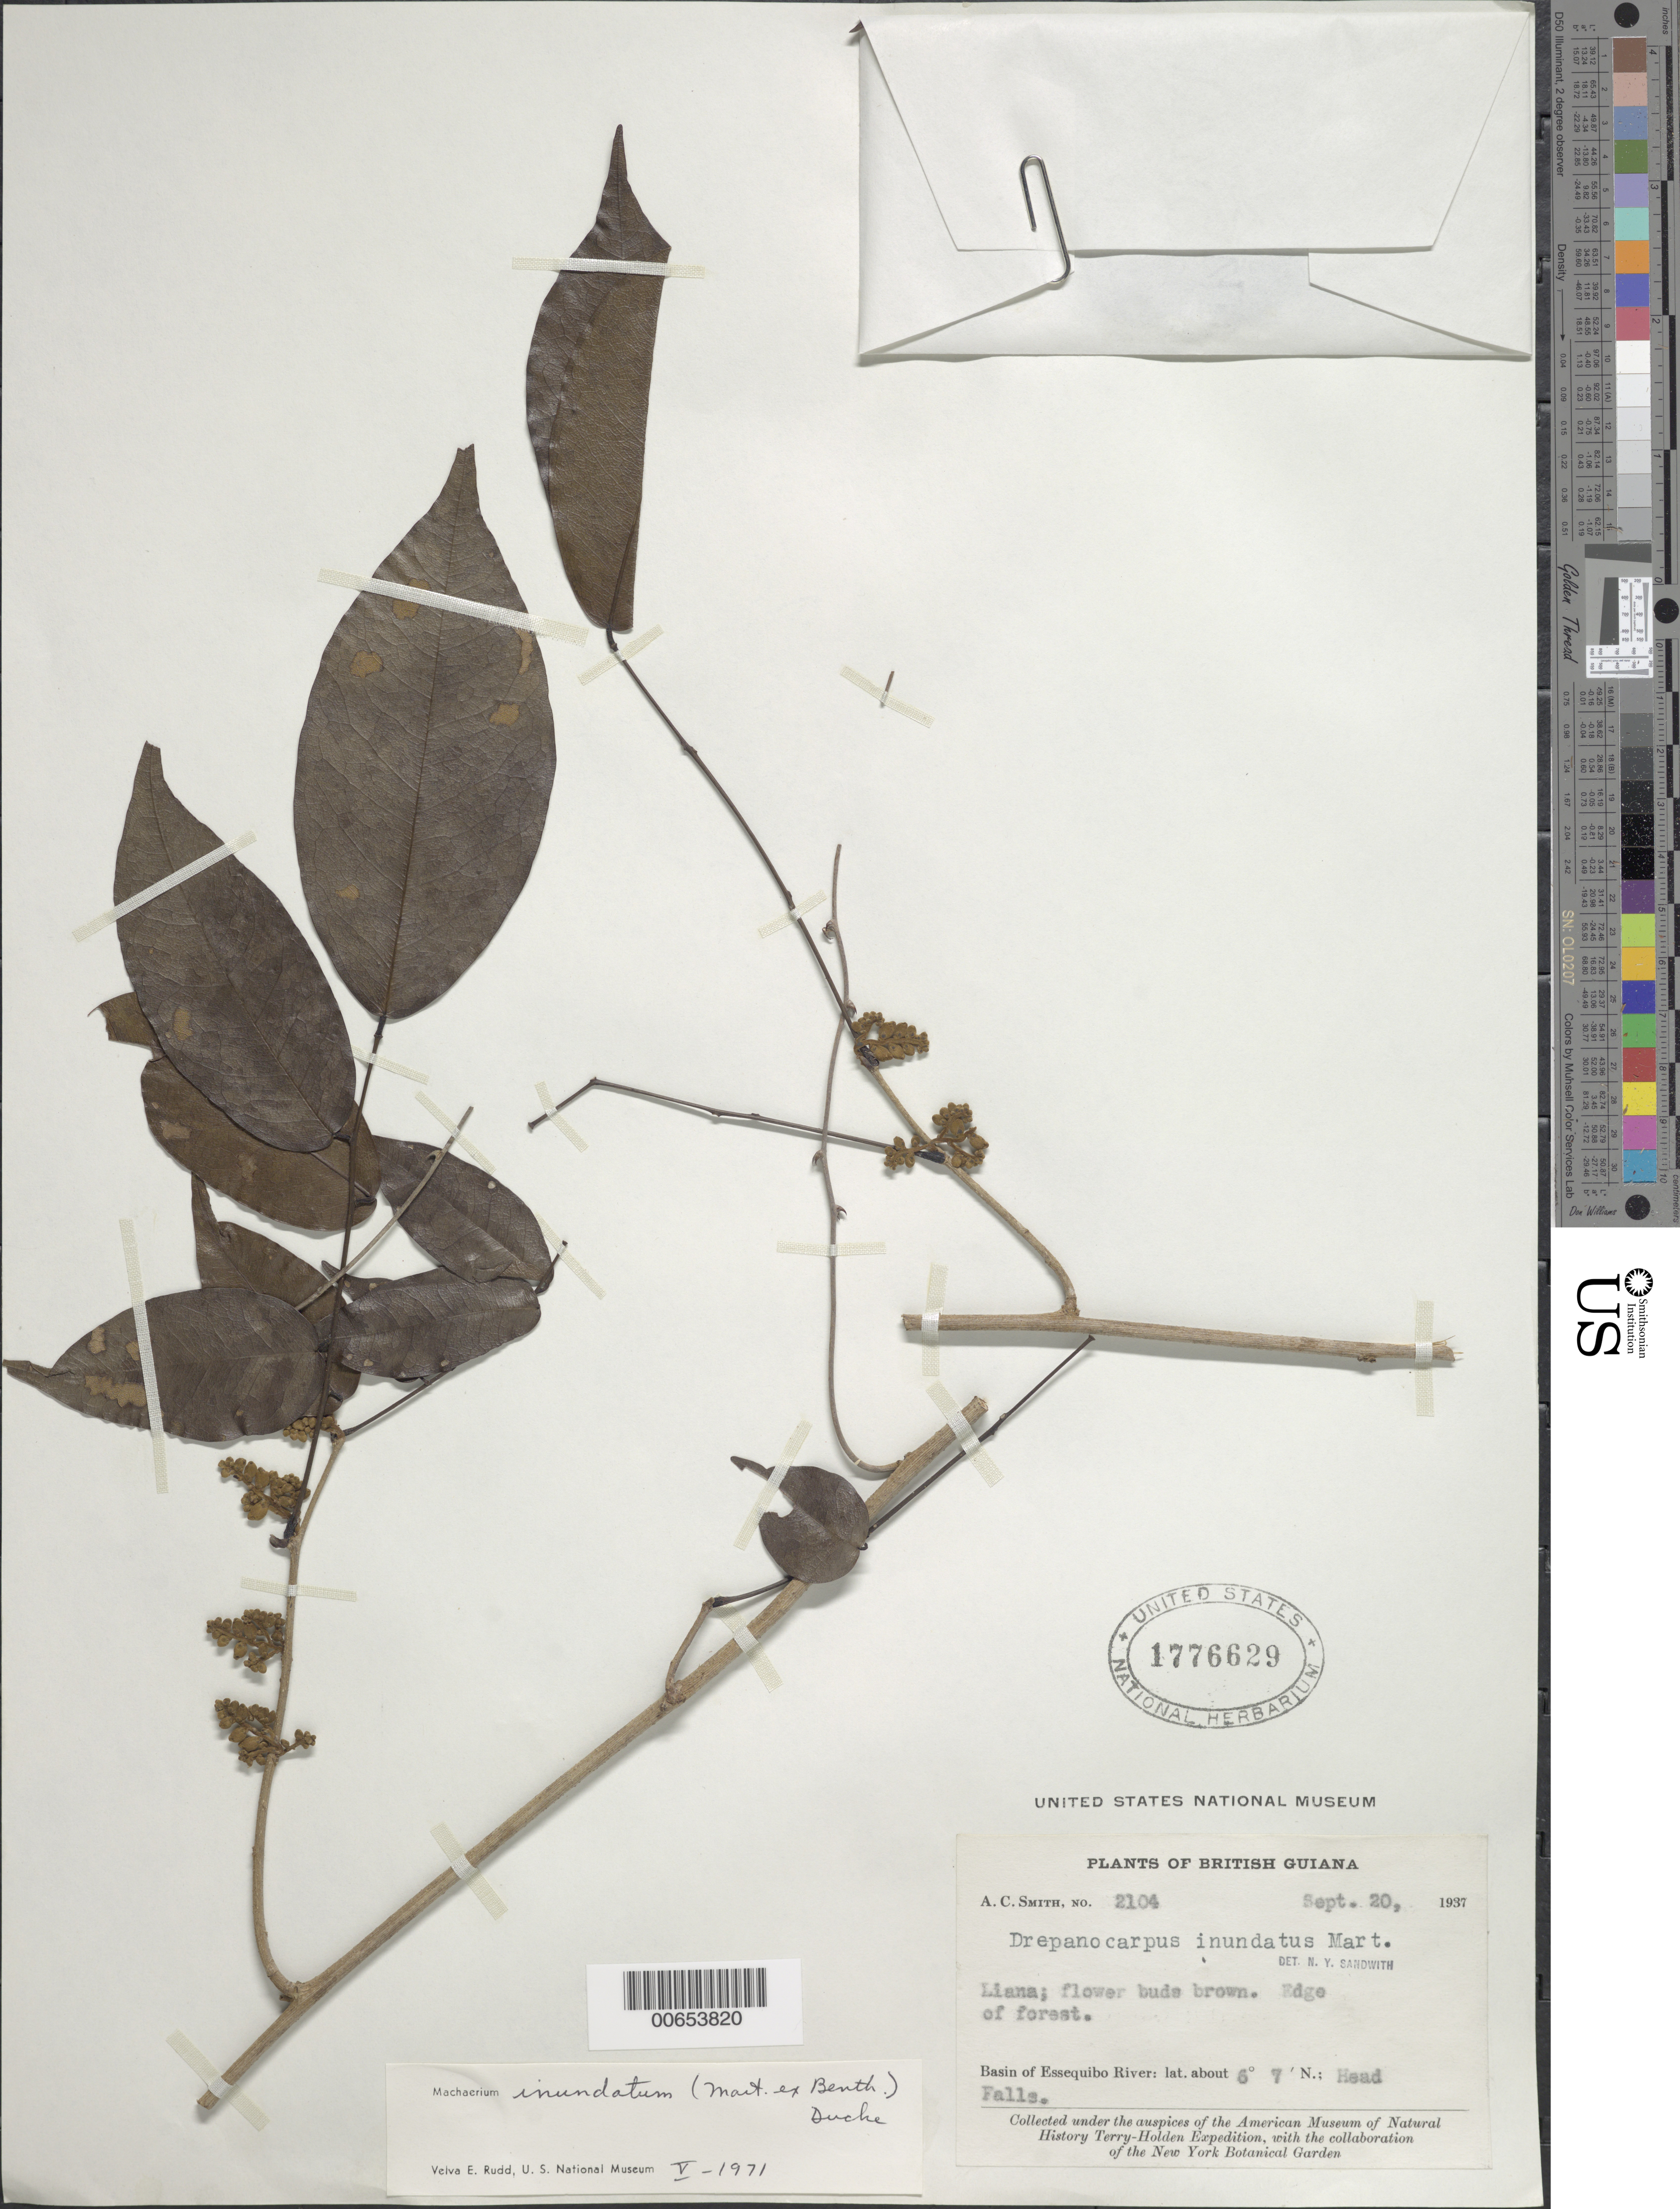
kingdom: Plantae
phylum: Tracheophyta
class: Magnoliopsida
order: Fabales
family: Fabaceae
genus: Machaerium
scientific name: Machaerium inundatum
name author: (Mart. ex Benth.) Ducke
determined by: Rudd, V. E.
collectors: A. C. Smith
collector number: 2104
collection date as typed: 20-Sep-37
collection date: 1937-09-20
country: Guyana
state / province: Cuyuni-Mazaruni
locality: Head Falls, Essequibo River basin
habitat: Edge of forest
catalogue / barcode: US 1776629